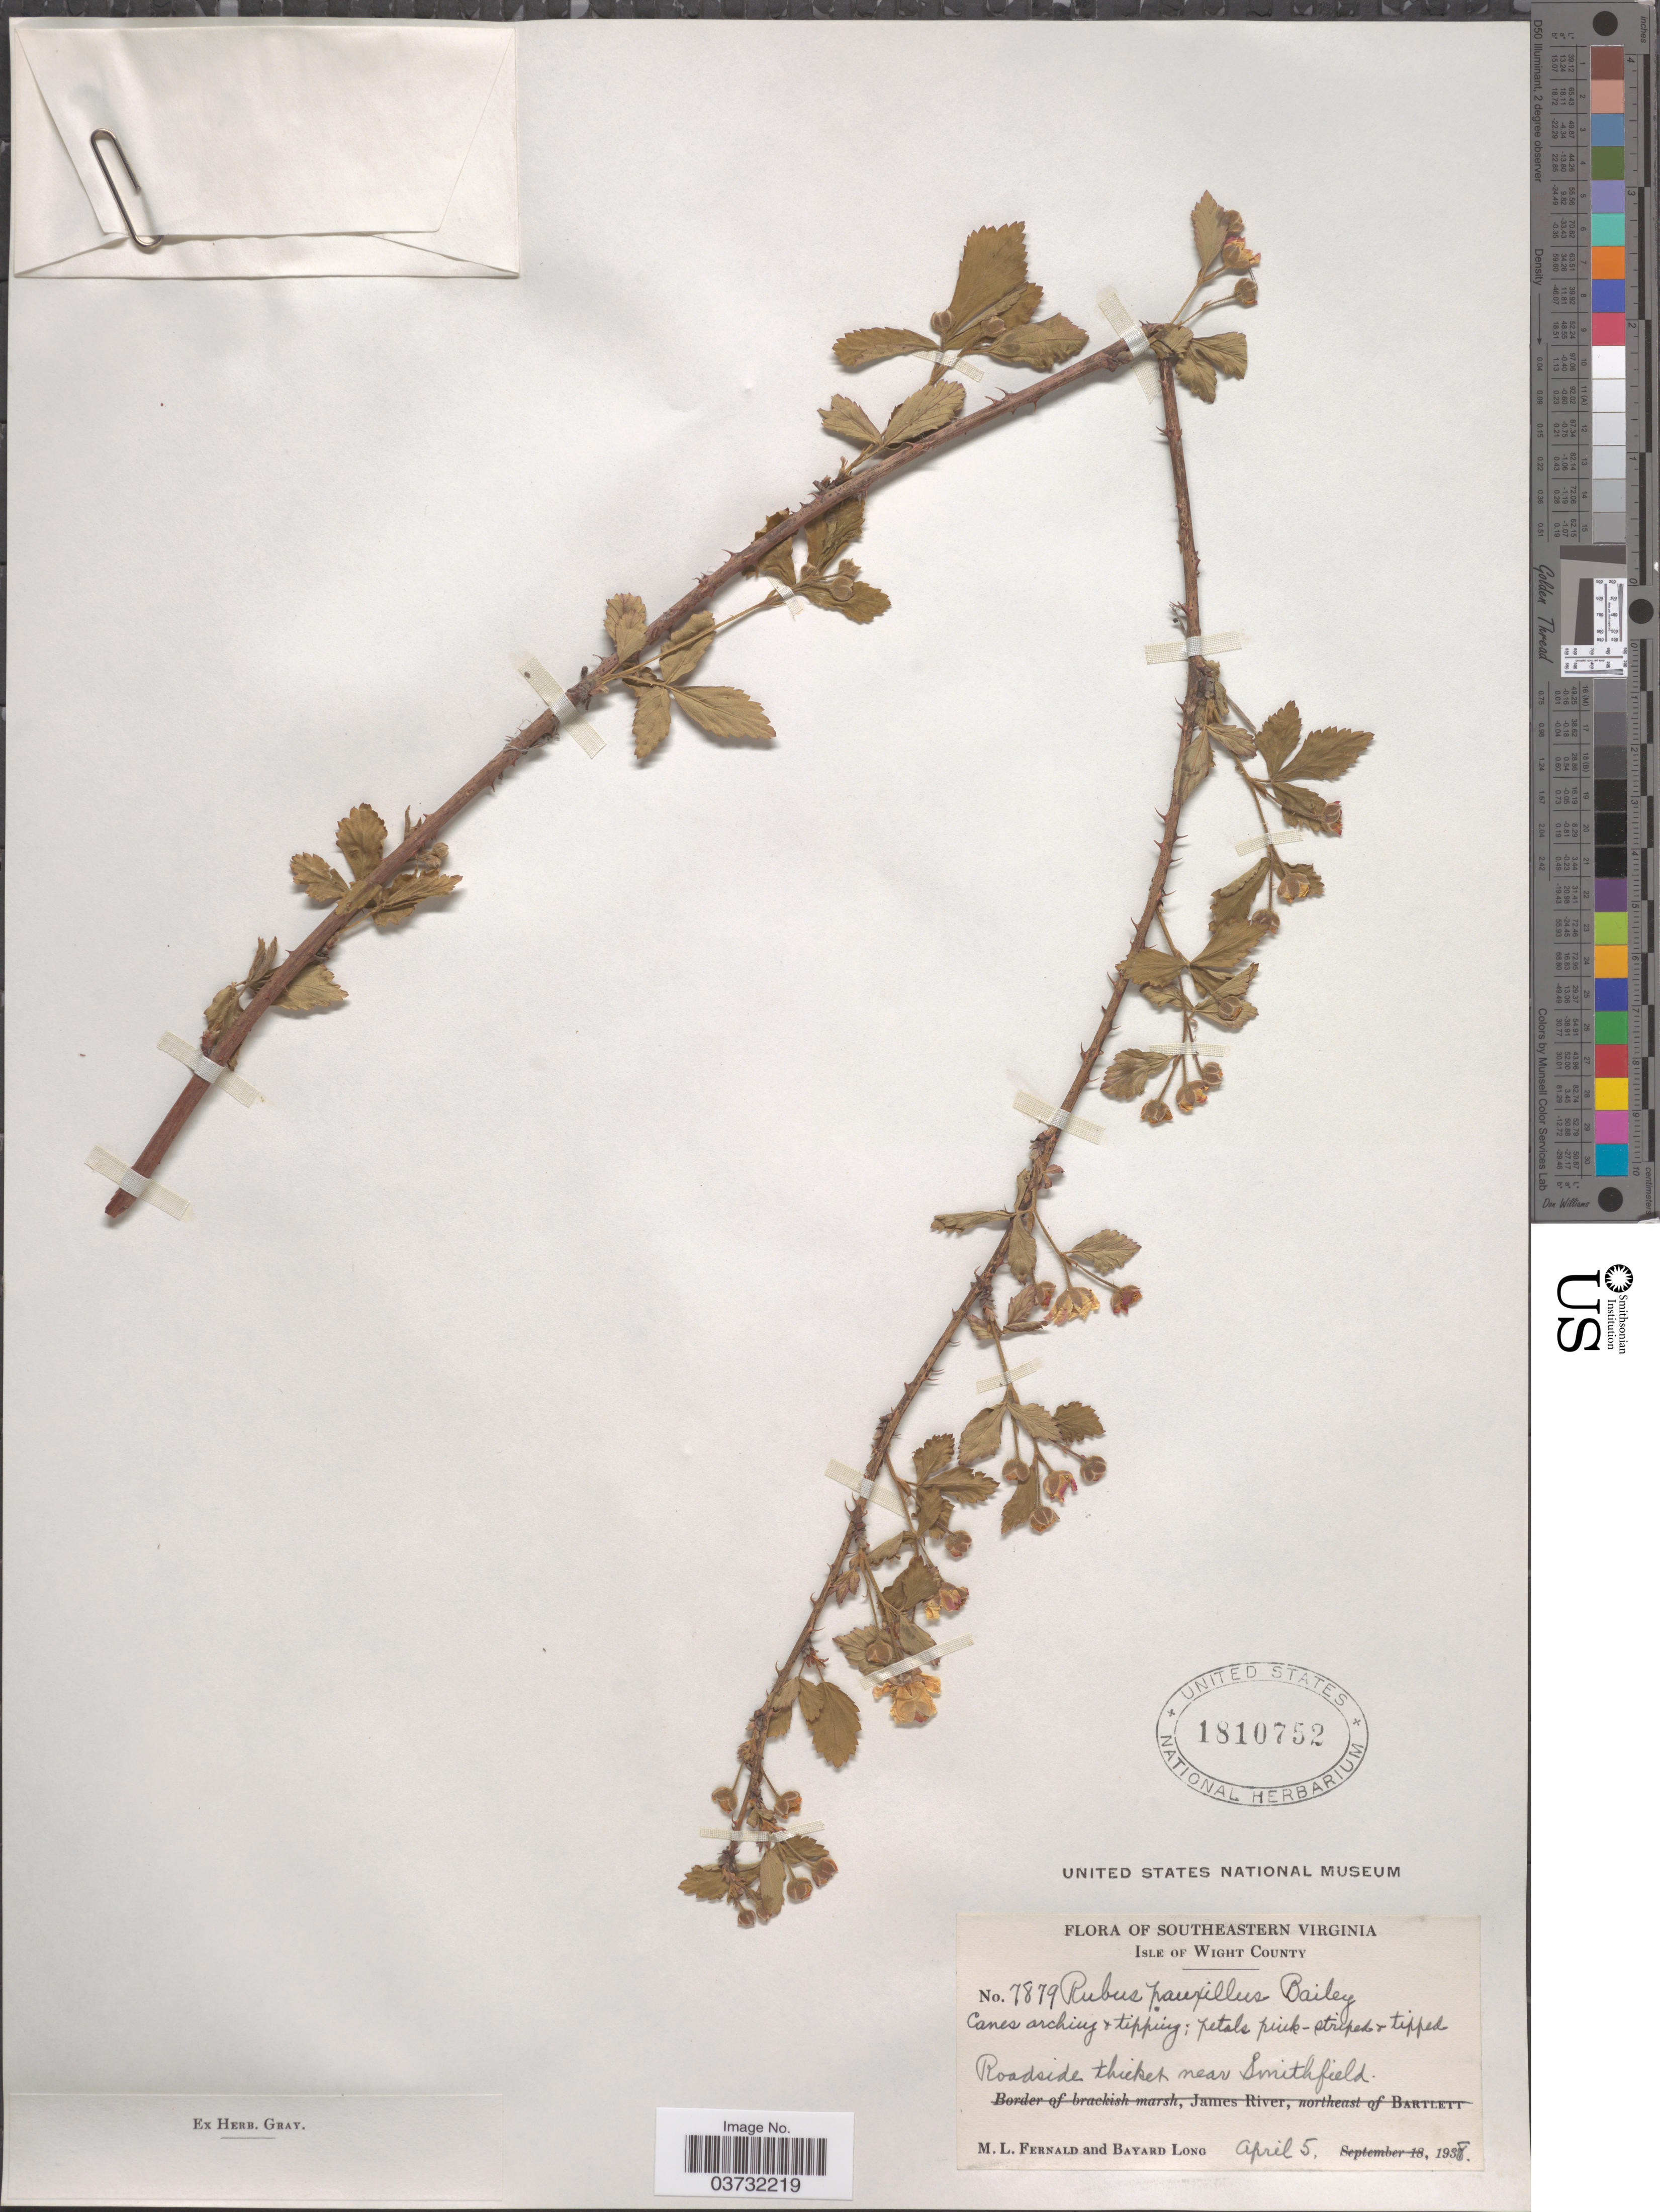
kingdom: Plantae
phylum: Tracheophyta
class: Magnoliopsida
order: Rosales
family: Rosaceae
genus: Rubus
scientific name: Rubus pauxillus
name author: L.H. Bailey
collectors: M. L. Fernald & B. Long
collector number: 7879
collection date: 1938-04-05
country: United States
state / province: Virginia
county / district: Isle of Wight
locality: Southeastern Virginia. Isle of Wight County. Near Smithfield.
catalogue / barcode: US 1810752